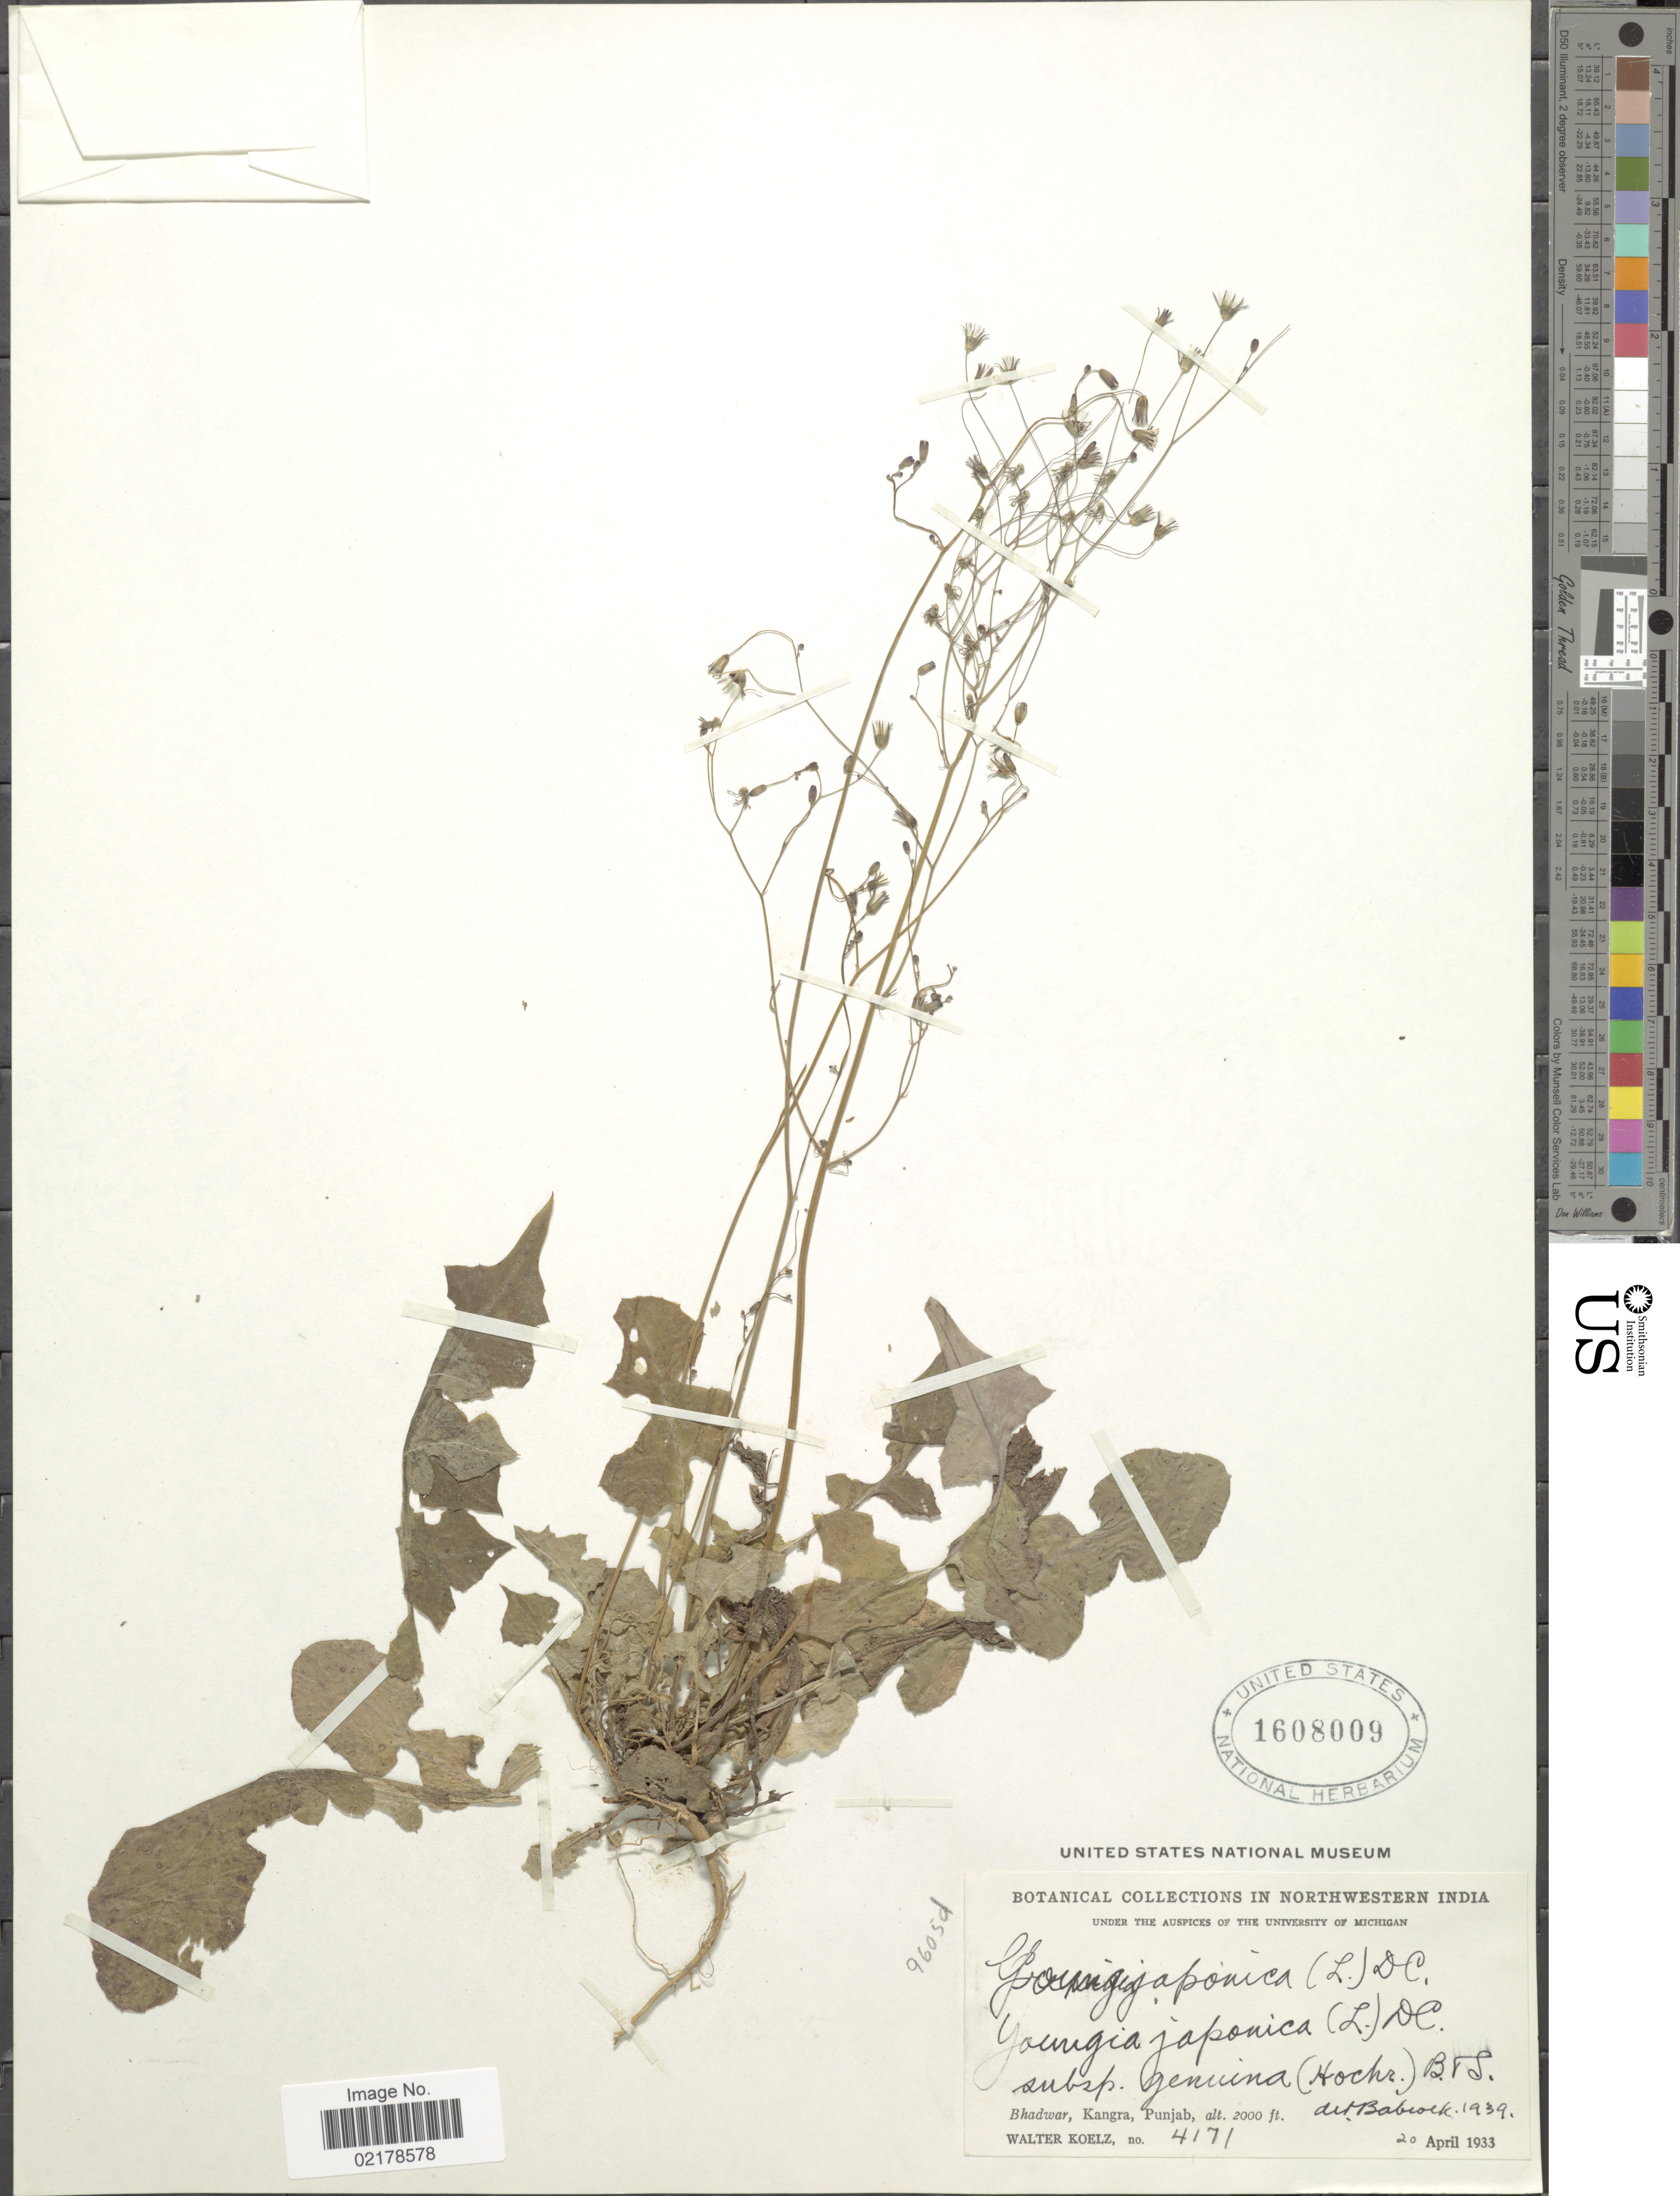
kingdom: Plantae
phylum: Tracheophyta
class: Magnoliopsida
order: Asterales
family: Asteraceae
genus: Youngia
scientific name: Youngia japonica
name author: (L.) DC.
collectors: W. N. Koelz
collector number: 4171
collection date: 1933-04-20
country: India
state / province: Himachal Pradesh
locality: In Northwestern India, Bhadwar, Kangra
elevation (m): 610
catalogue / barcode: US 1608009